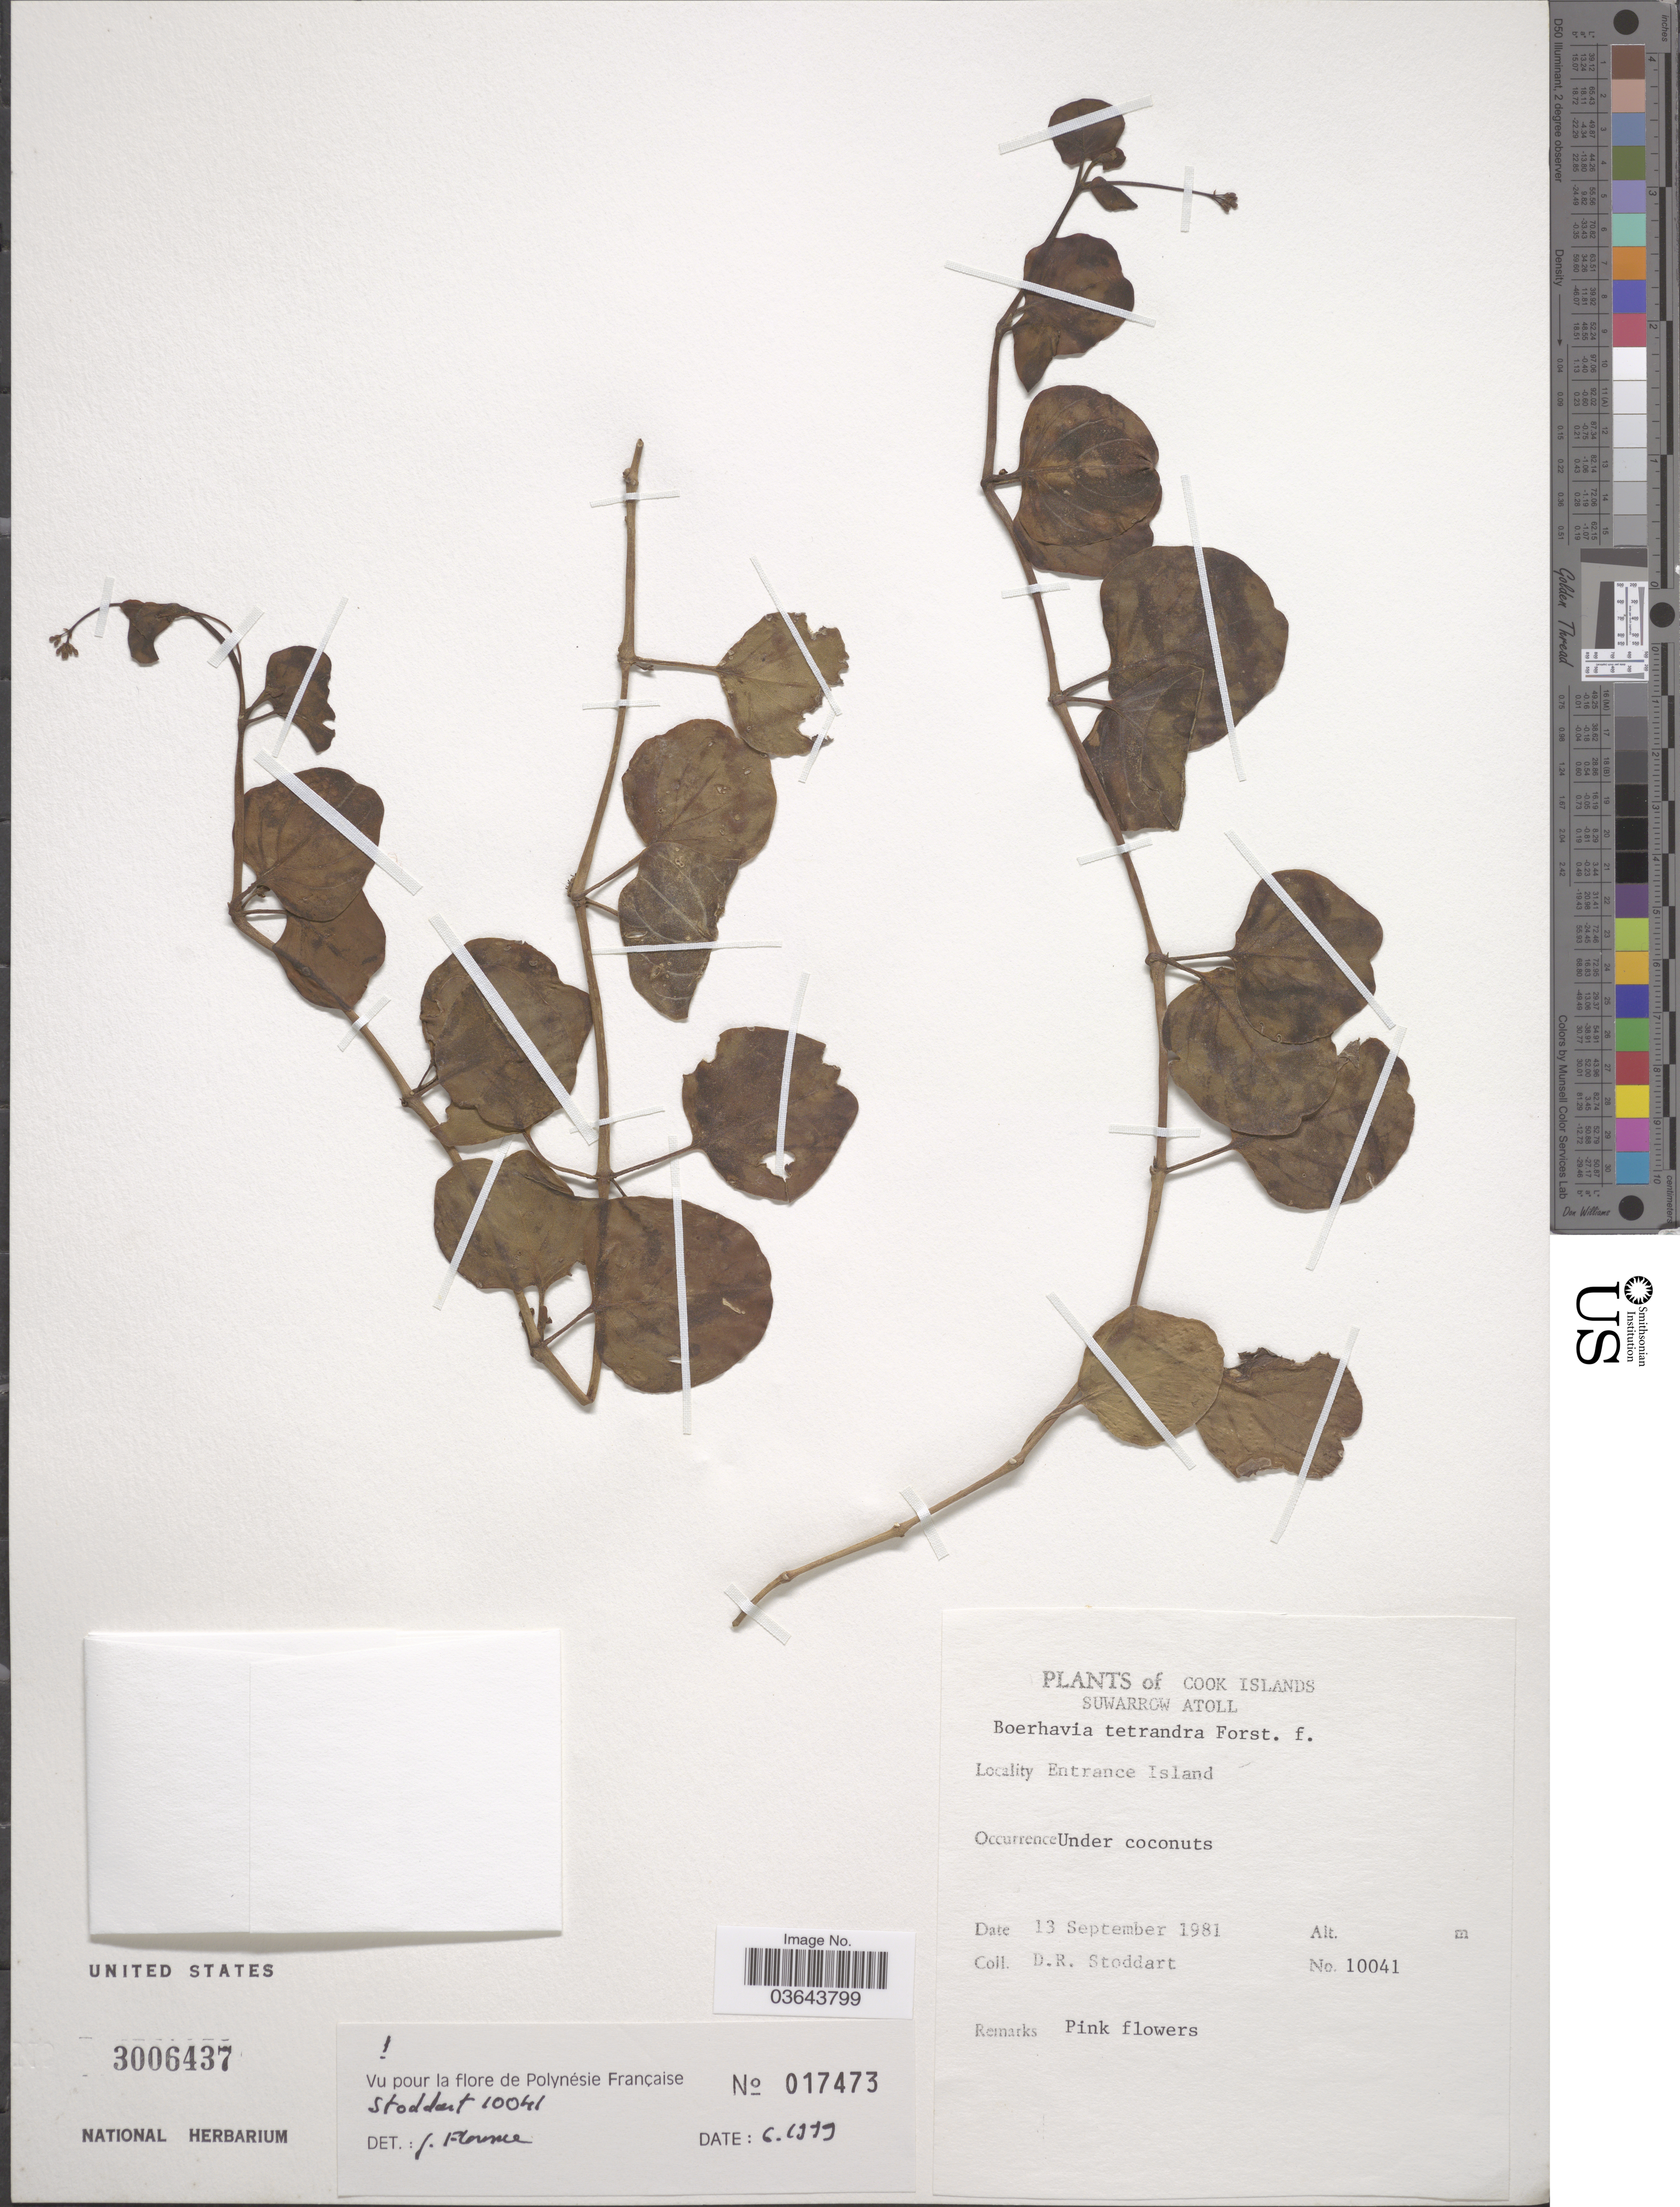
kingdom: Plantae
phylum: Tracheophyta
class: Magnoliopsida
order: Caryophyllales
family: Nyctaginaceae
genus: Boerhavia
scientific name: Boerhavia tetrandra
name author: G. Forst.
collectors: D. R. Stoddart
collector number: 10041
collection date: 1981-09-13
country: Cook Islands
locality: Cook Islands. Suwarrow Atoll. Entrance Island.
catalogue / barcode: US 3006437